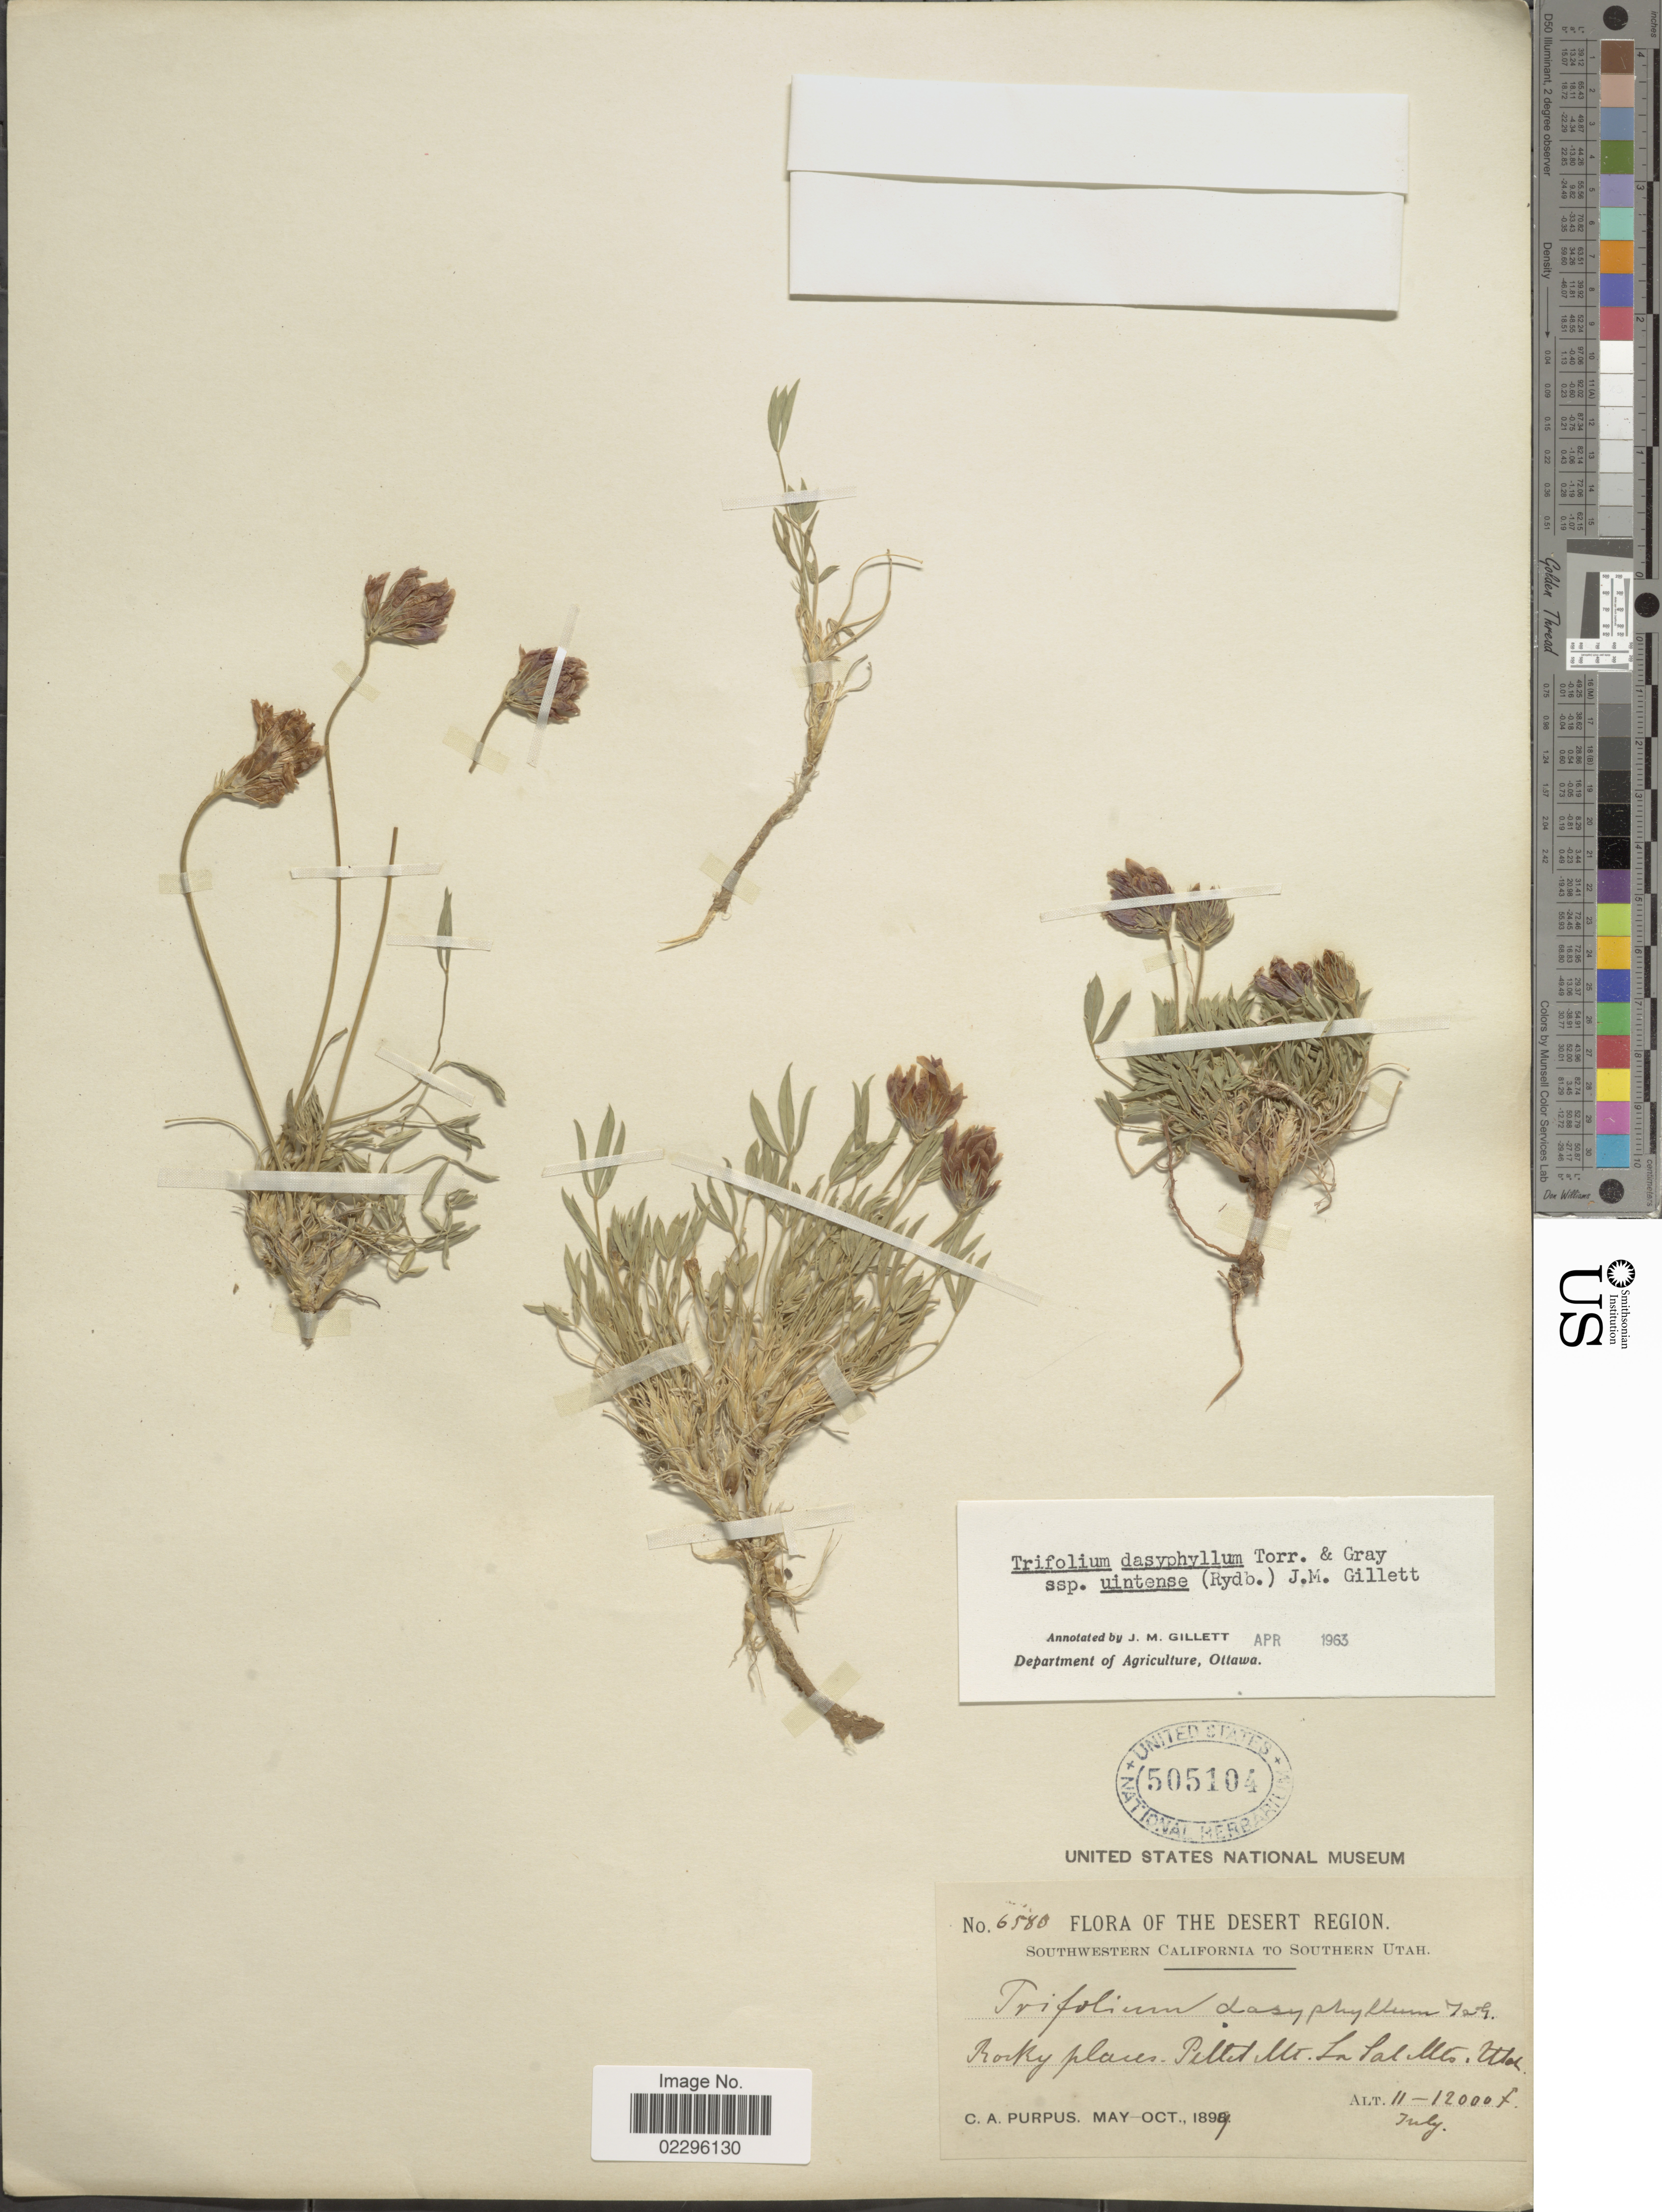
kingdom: Plantae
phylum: Tracheophyta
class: Magnoliopsida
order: Fabales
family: Fabaceae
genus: Trifolium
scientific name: Trifolium dasyphyllum subsp. uintense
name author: (Rydb.) J.M. Gillett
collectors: C. A. Purpus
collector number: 6580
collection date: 1899-07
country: United States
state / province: Utah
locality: Southwestern California to Southern Utah, Rocky places, Pillet Mt. La Sal Mts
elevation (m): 3353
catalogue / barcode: US 505104